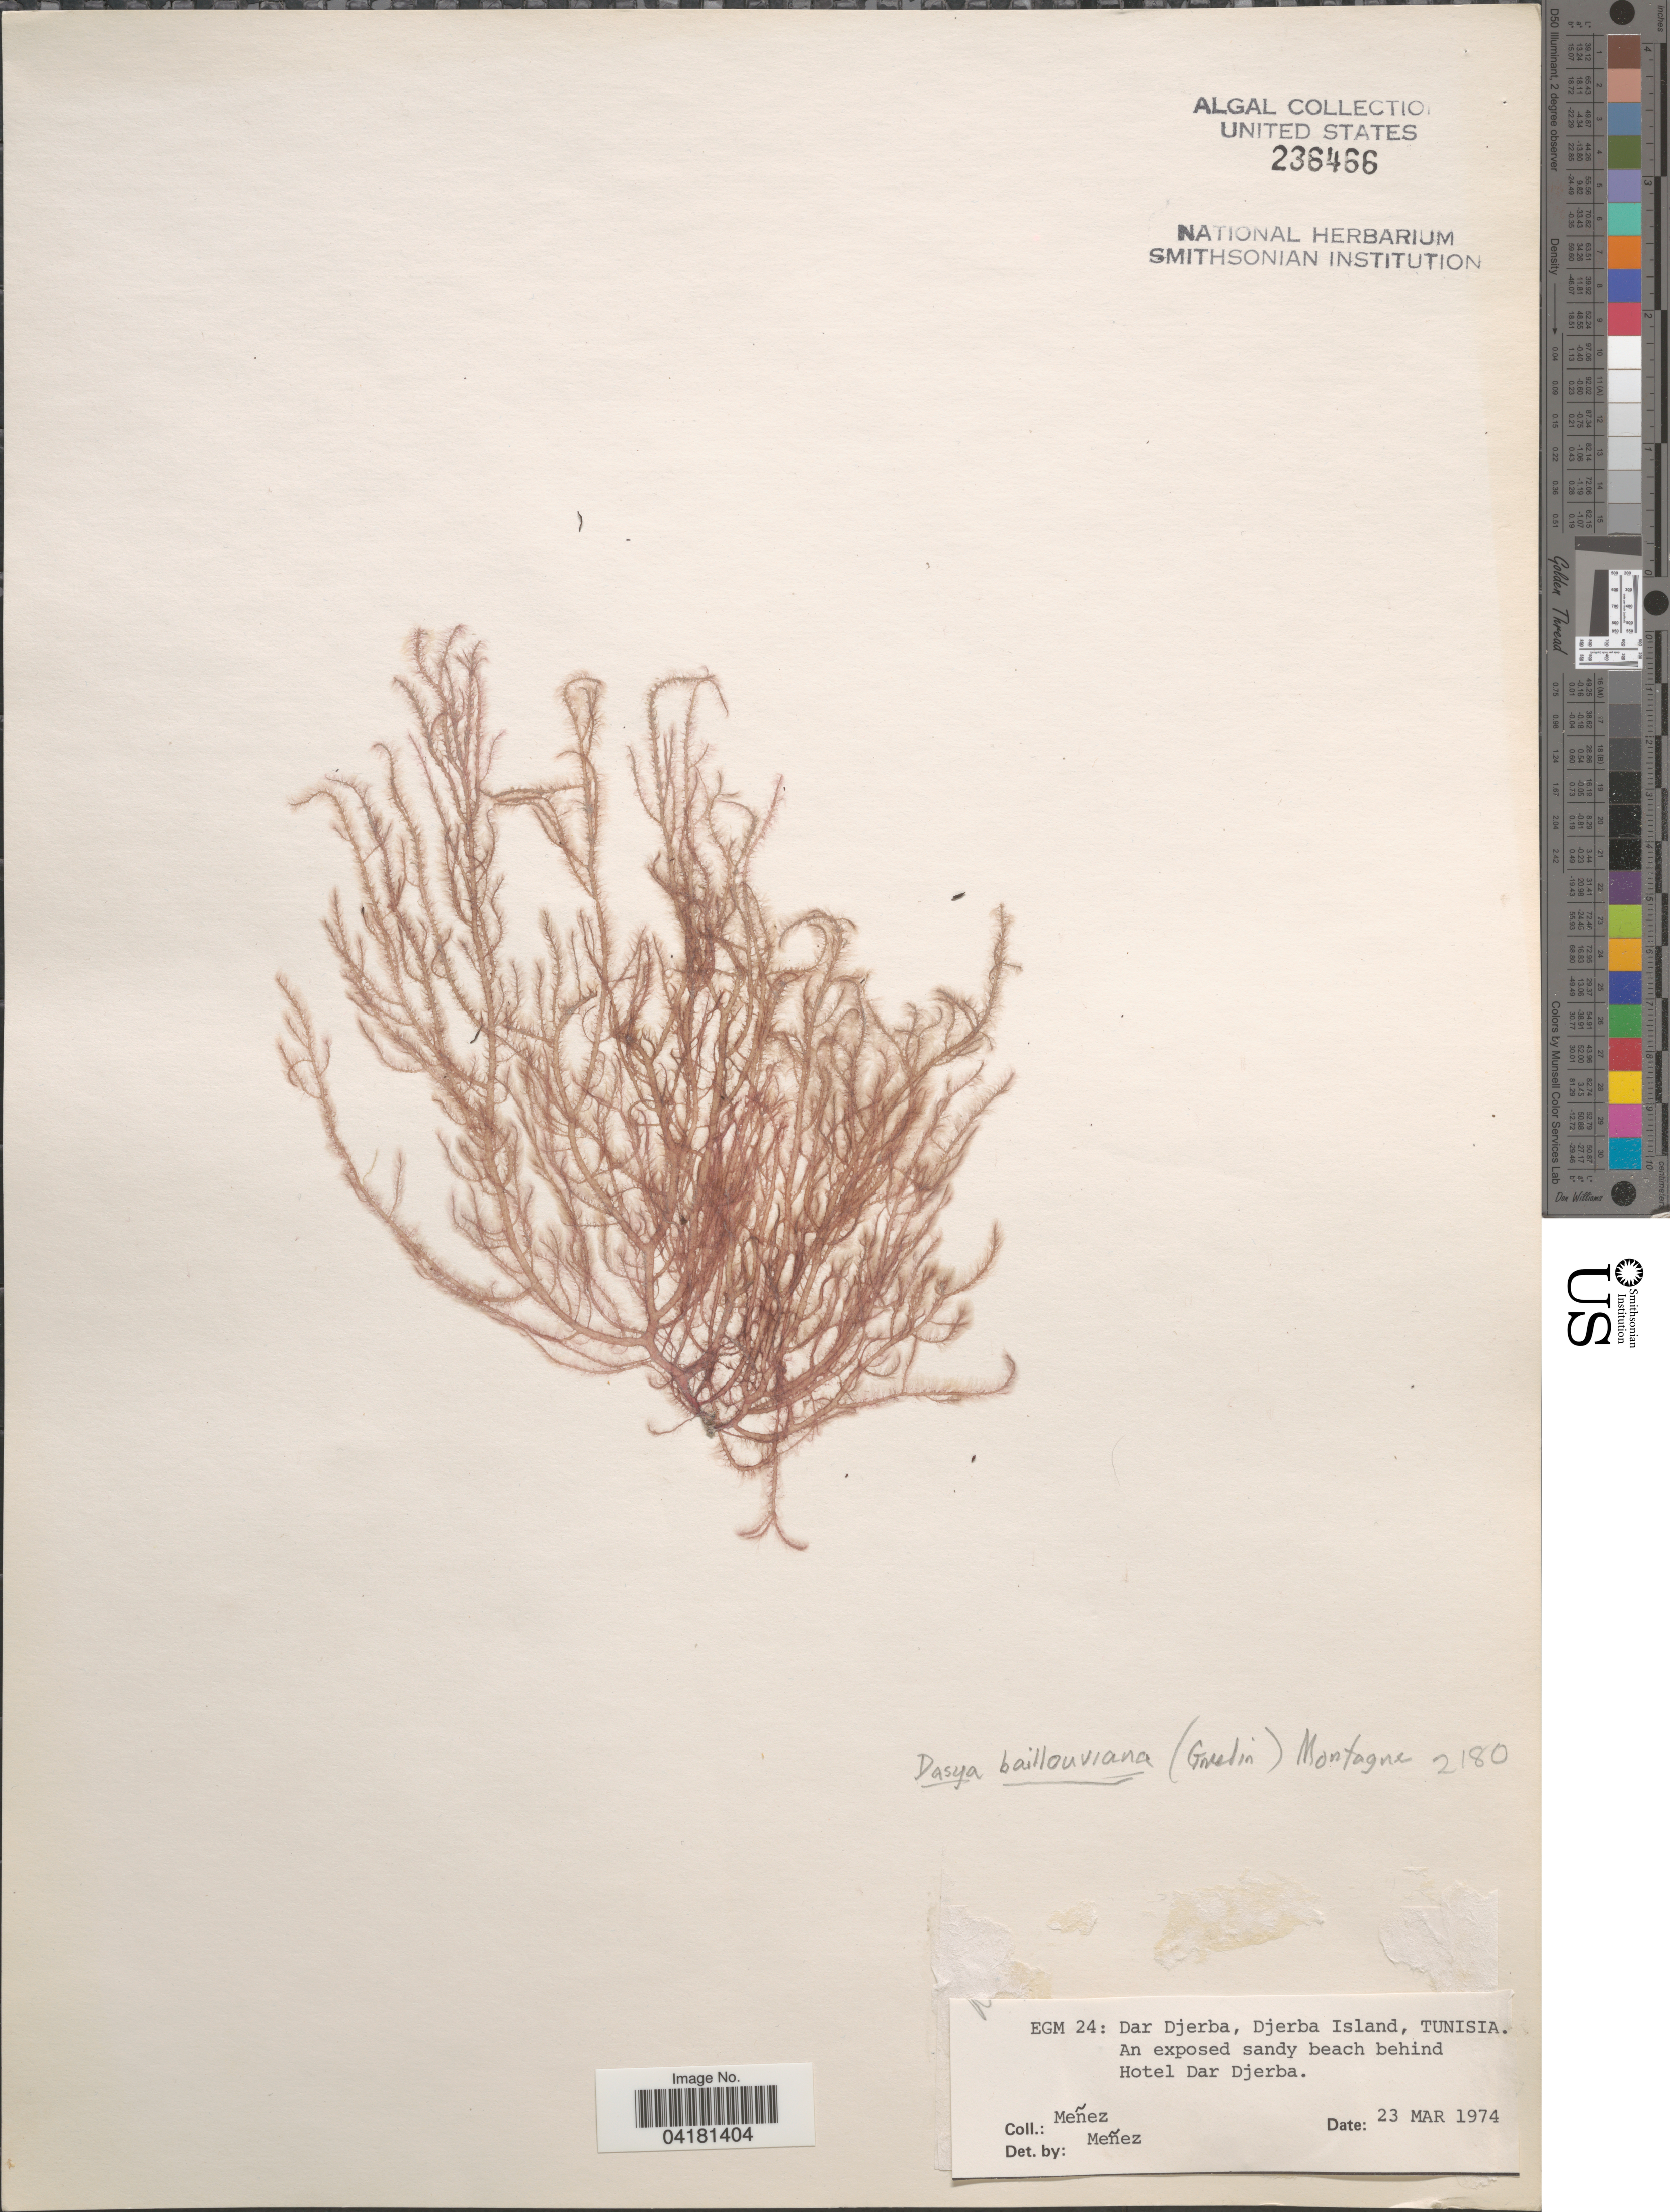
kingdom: Plantae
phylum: Rhodophyta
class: Florideophyceae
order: Ceramiales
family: Dasyaceae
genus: Dasya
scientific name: Dasya pedicellata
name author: (C. Agardh) C. Agardh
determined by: Algae name updating Project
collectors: Menez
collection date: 1974-03-23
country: Tunisia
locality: EGM 24: Dar Djerba, Djerba Island, Tunisia. An exposed sandy beach behind Hotel Dar Djerba.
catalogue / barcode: US 236466